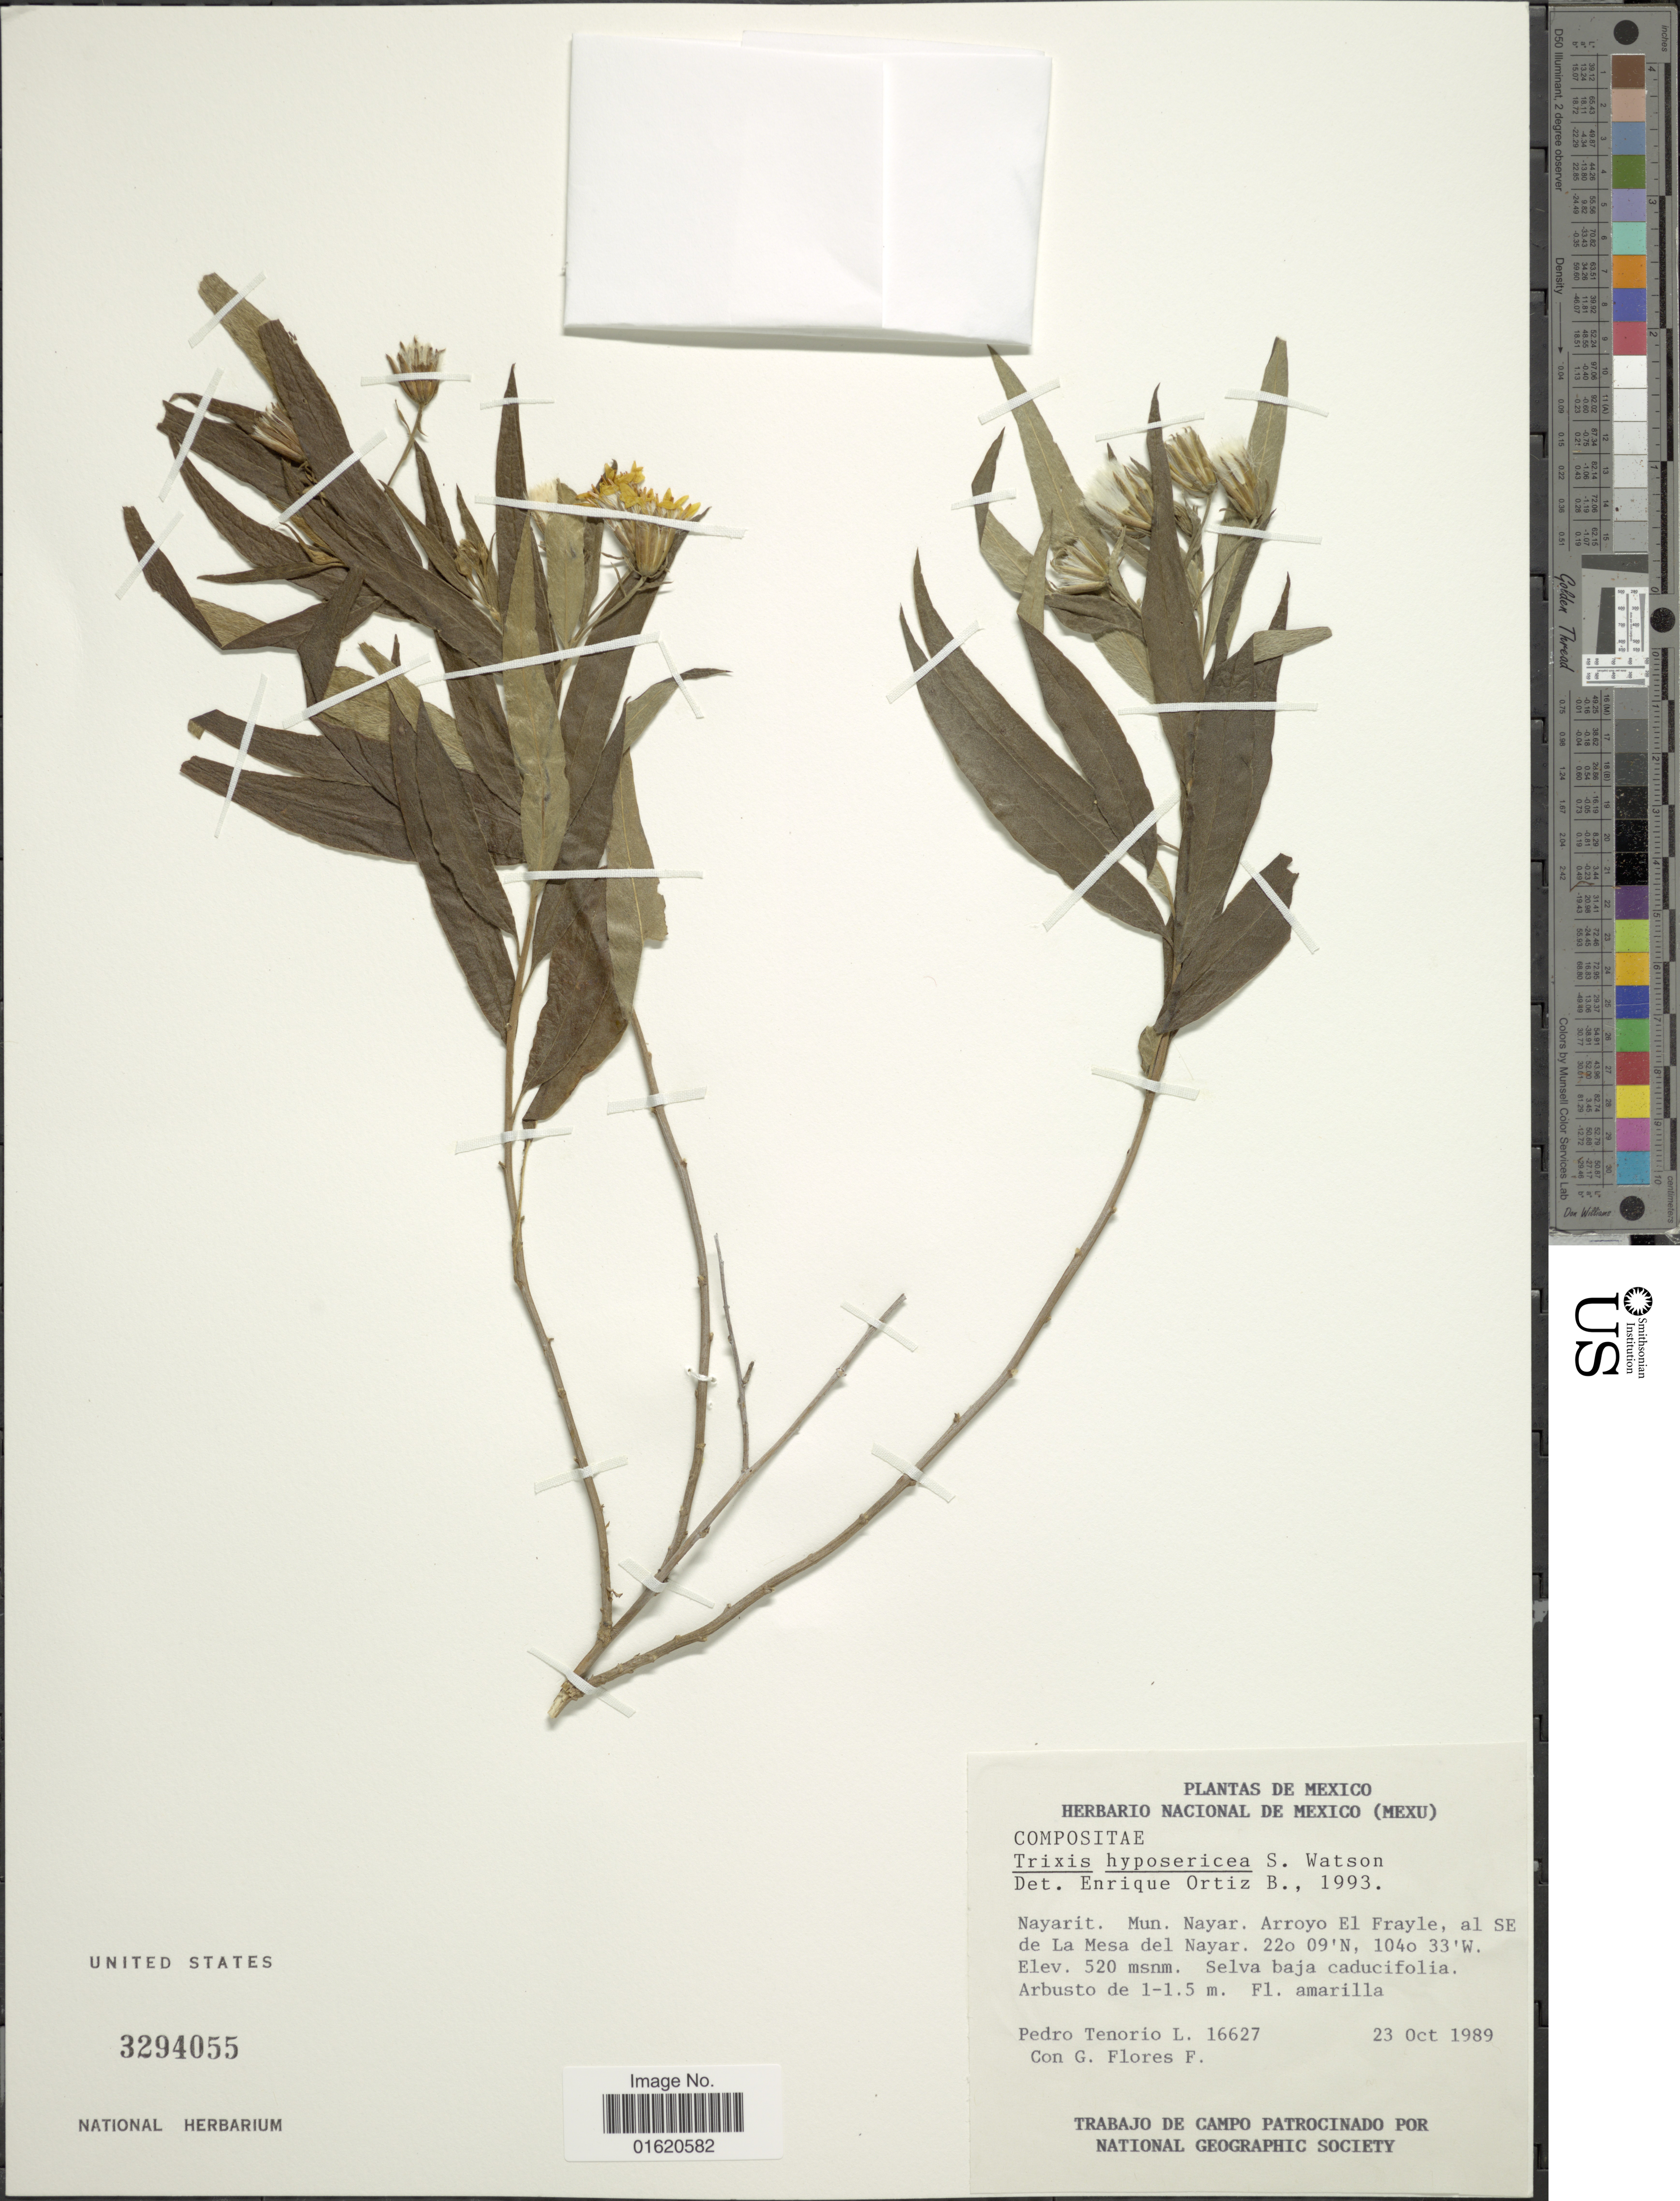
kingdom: Plantae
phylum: Tracheophyta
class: Magnoliopsida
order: Asterales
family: Asteraceae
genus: Trixis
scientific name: Trixis hyposericea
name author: S. Watson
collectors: P. Tenorio L. & G. Flores F.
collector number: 16627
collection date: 1989-10-23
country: Mexico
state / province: Nayarit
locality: Mun. Nayar, Arroyo El Frayle, al SE de La Mesa del Nayar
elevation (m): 5250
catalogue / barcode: US 3294055